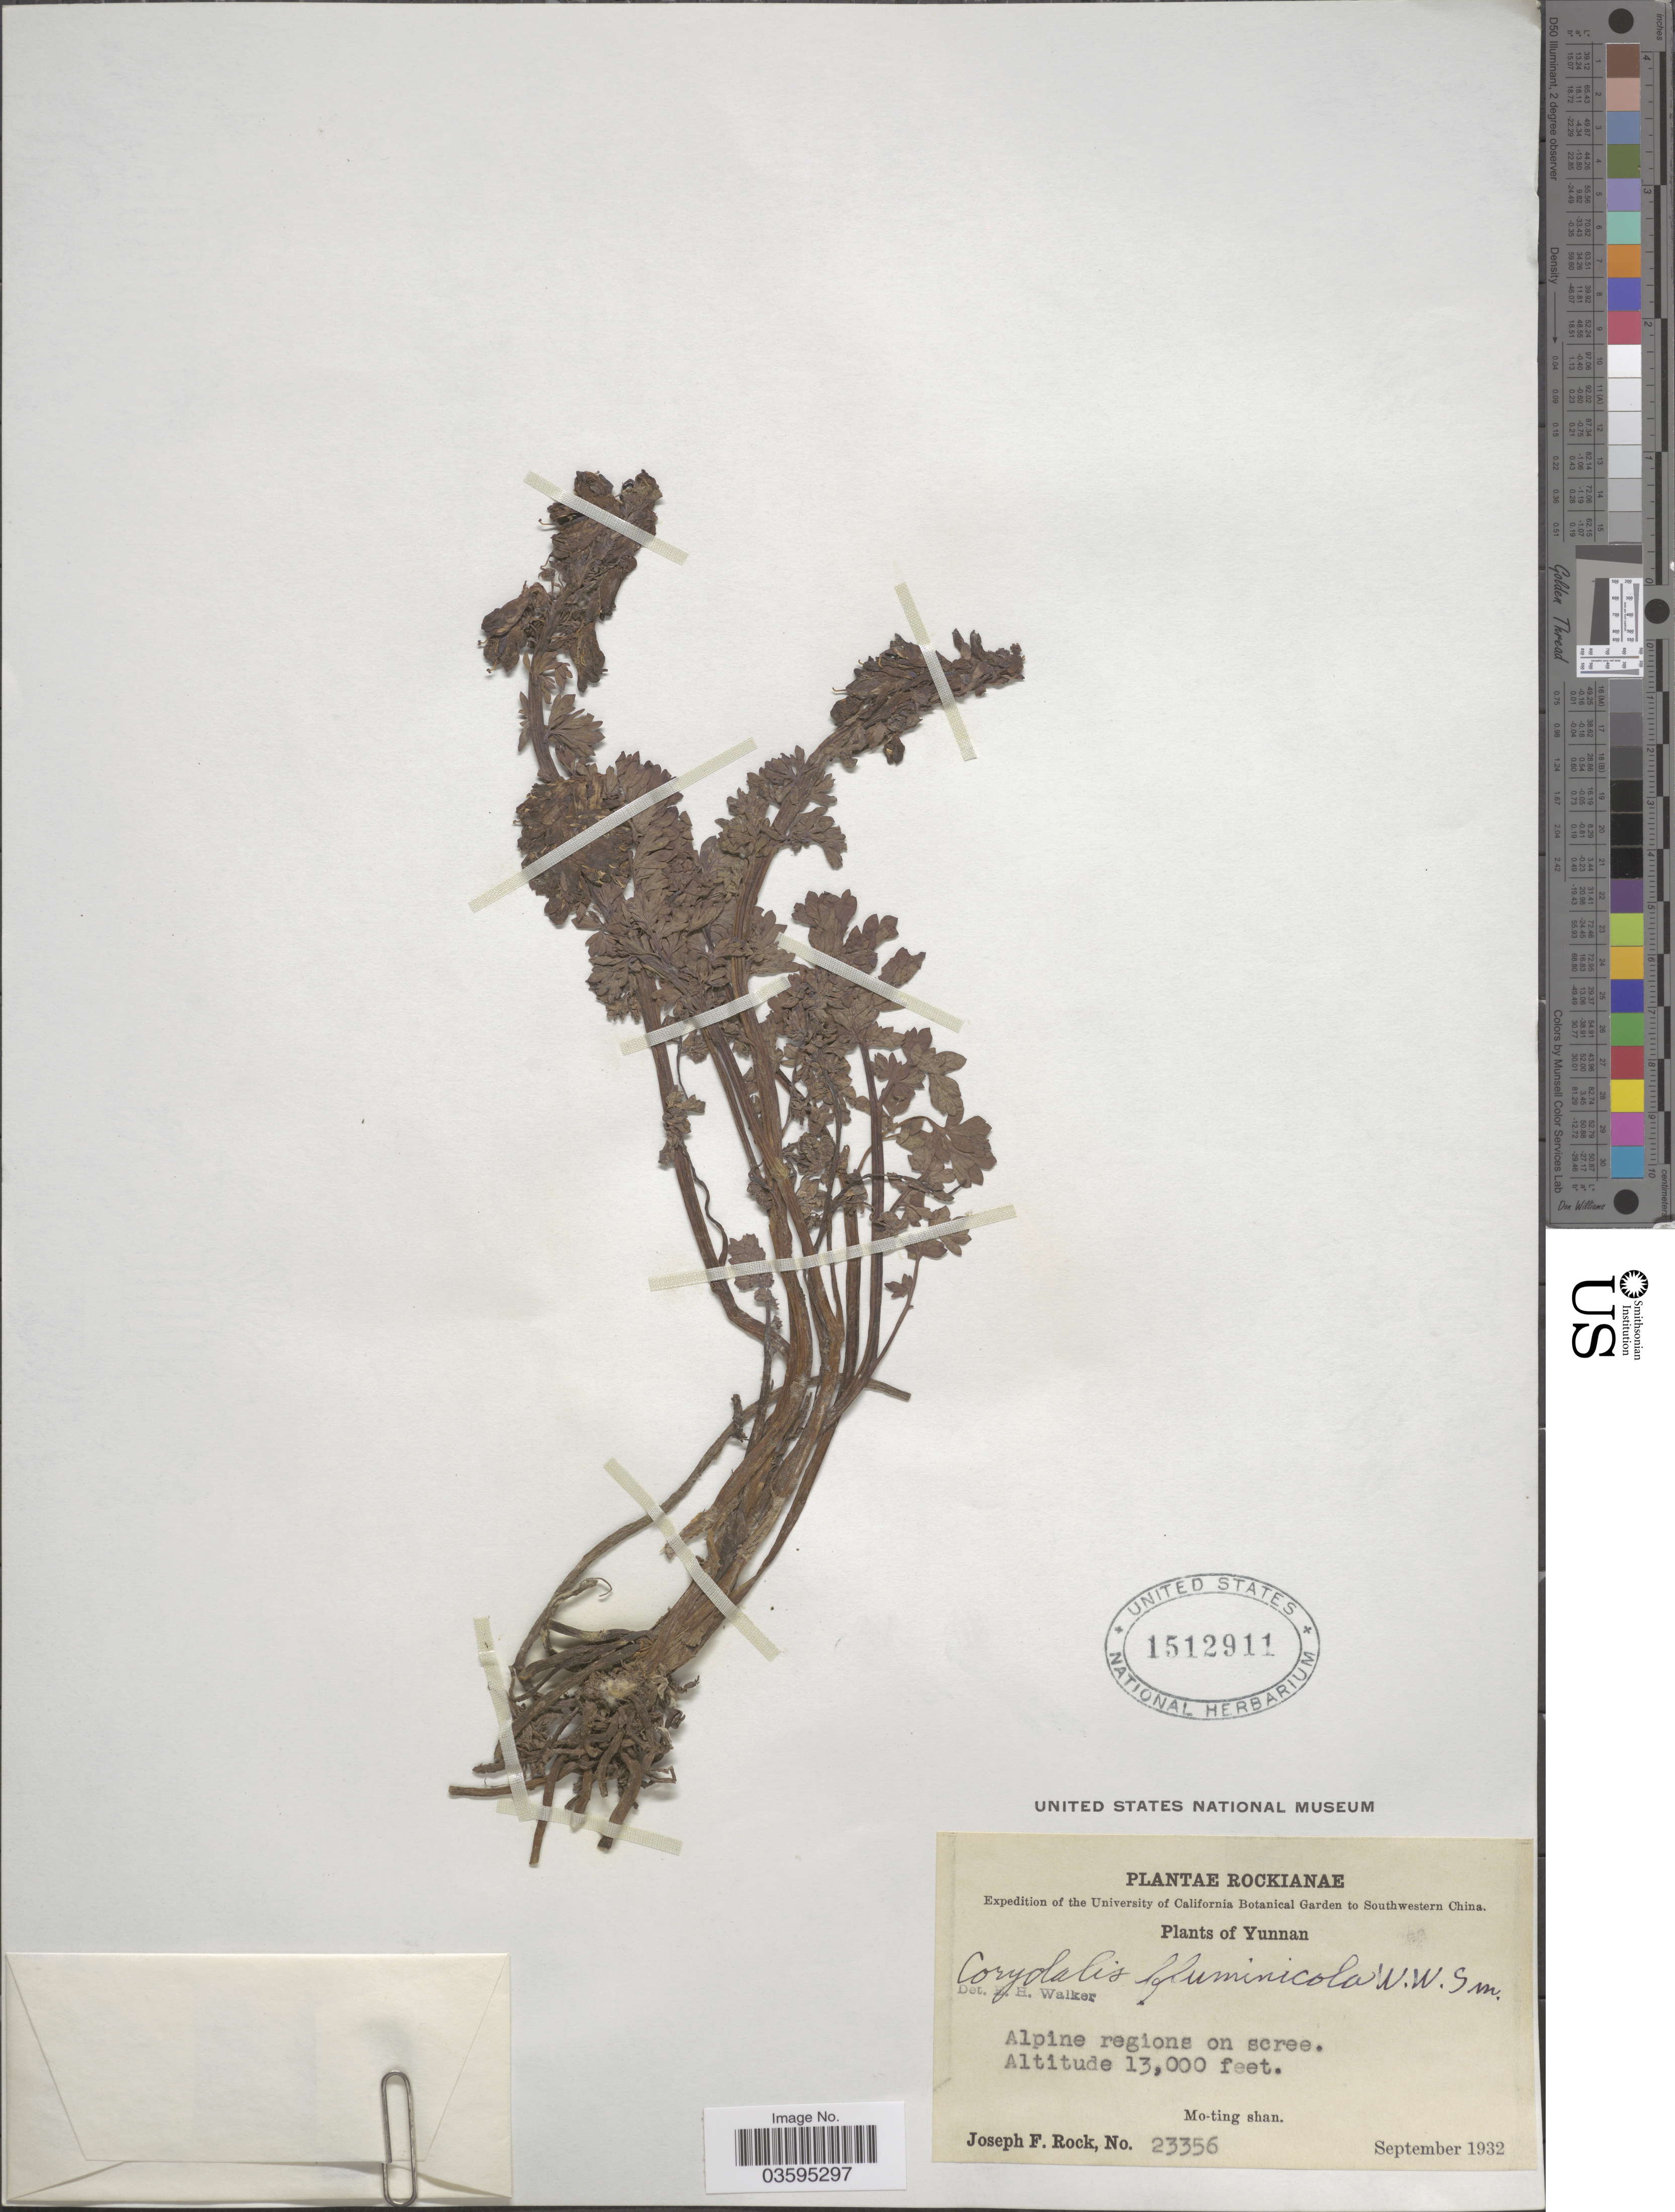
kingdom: Plantae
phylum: Tracheophyta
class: Magnoliopsida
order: Ranunculales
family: Papaveraceae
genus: Corydalis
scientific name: Corydalis hamata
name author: Franch.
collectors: J. F. Rock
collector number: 23356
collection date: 1932-09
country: China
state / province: Yunnan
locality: Southwestern China. Mo-ting shan.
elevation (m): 3962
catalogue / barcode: US 1512911